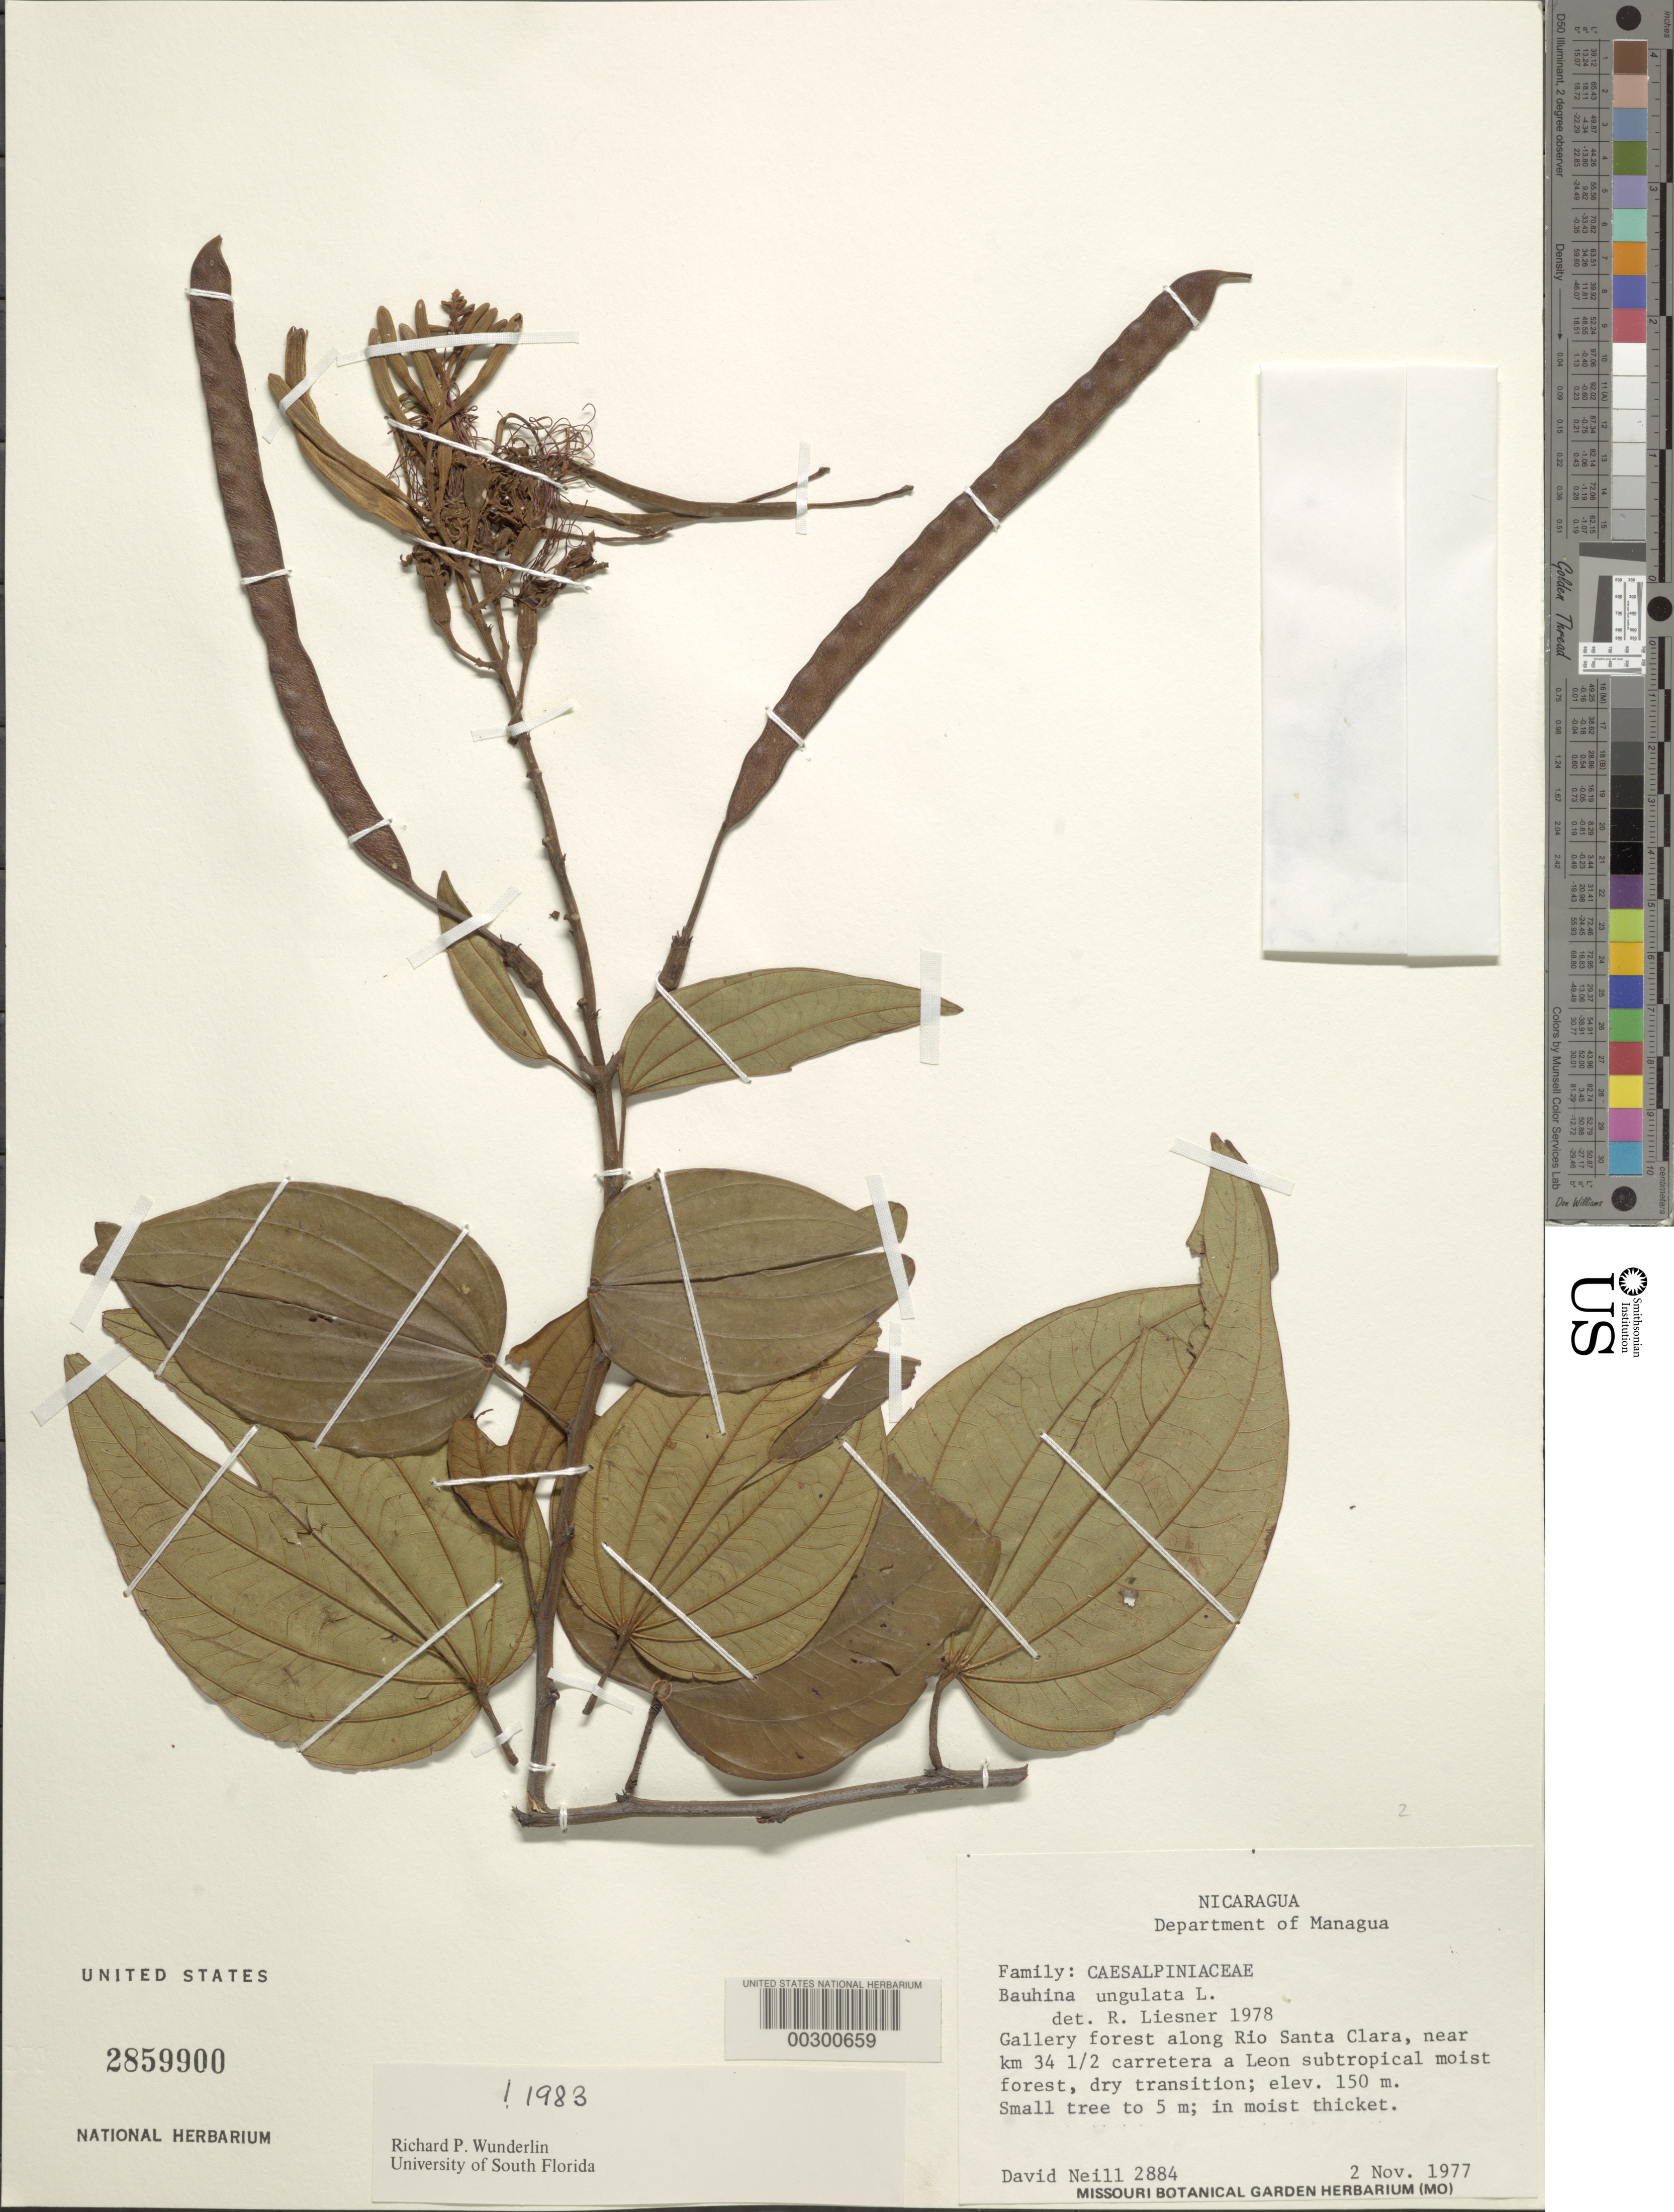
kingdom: Plantae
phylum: Tracheophyta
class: Magnoliopsida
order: Fabales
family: Fabaceae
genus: Bauhinia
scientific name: Bauhinia ungulata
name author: L.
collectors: D. A. Neill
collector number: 2884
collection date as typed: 02 Nov 1977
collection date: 1977-11-02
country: Nicaragua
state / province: Managua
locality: Along rio santa clara, near km 34.5 carretera a leon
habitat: In moist thicket; subtropical moist forest, dry transition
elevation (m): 150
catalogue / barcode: US 2859900